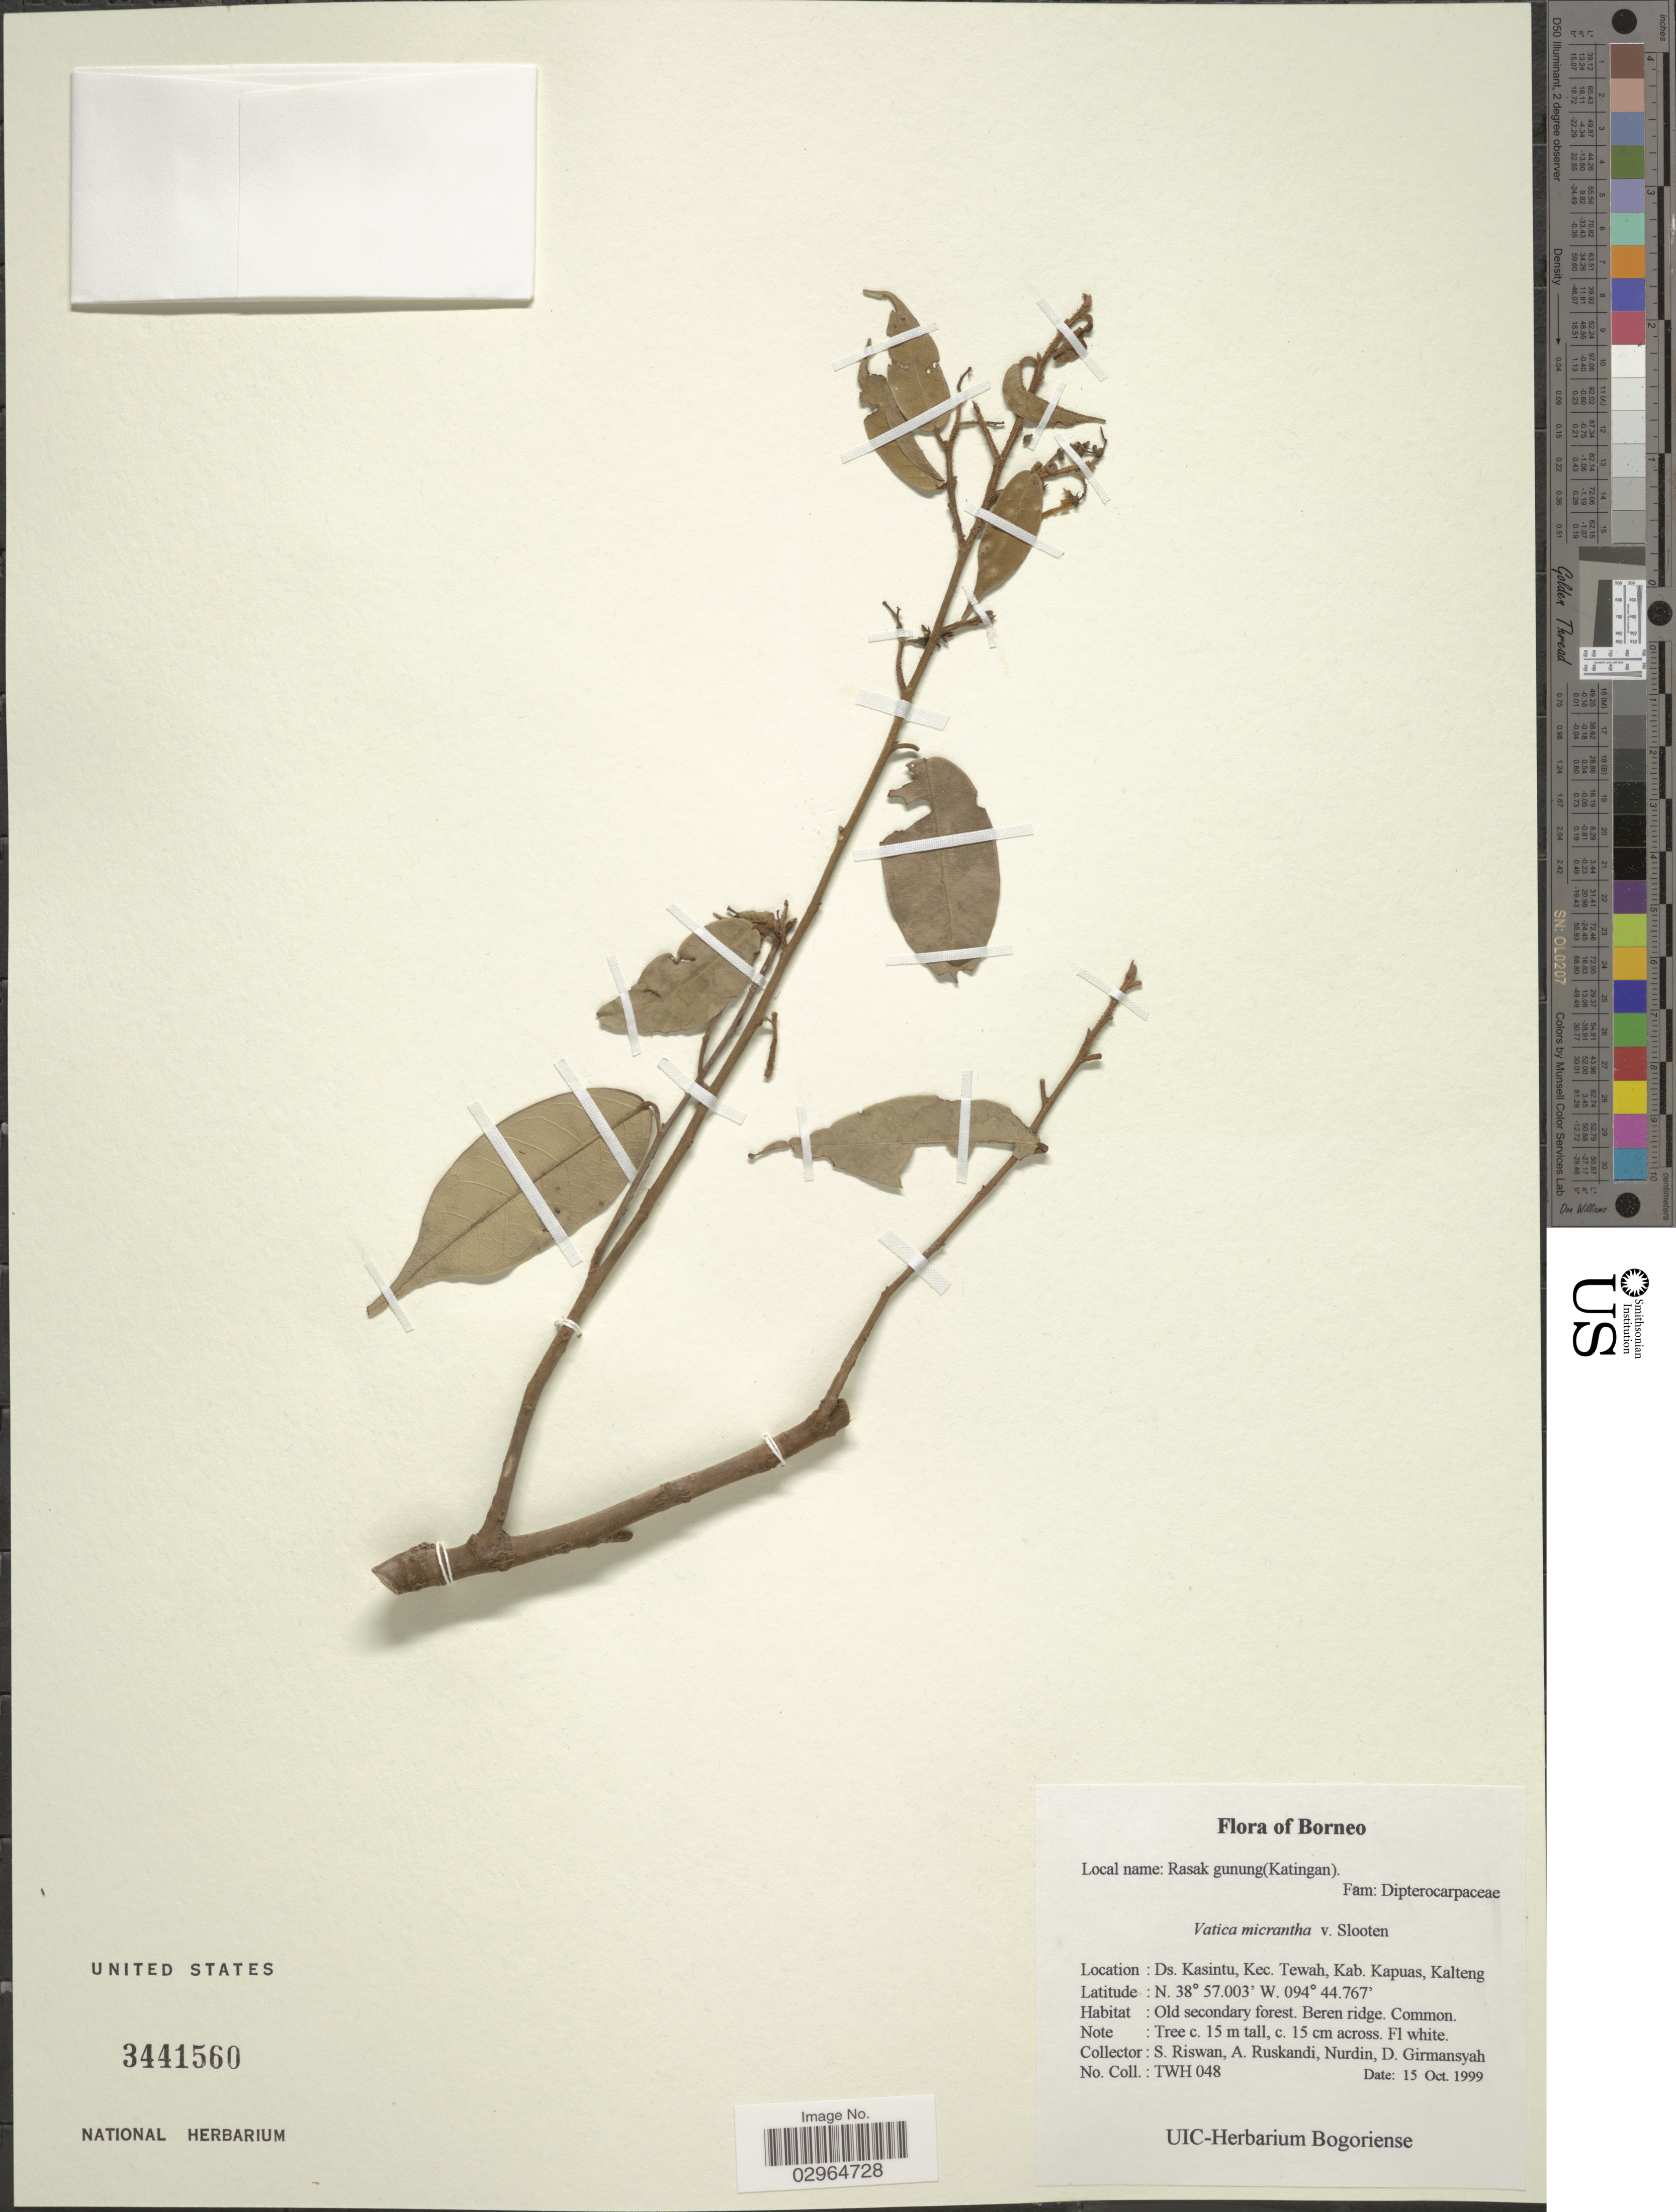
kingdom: Plantae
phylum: Tracheophyta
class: Magnoliopsida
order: Malvales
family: Dipterocarpaceae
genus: Vatica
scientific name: Vatica micrantha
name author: Slooten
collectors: S. Riswan, A. Ruskandi, Nurdin, D. & D. Girmansyah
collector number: TWH048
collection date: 1999-10-15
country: Indonesia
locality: Borneo. Ds. Kasintu, Kec. Tewah, Kab. Kapuas, Kalteng.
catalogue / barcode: US 3441560